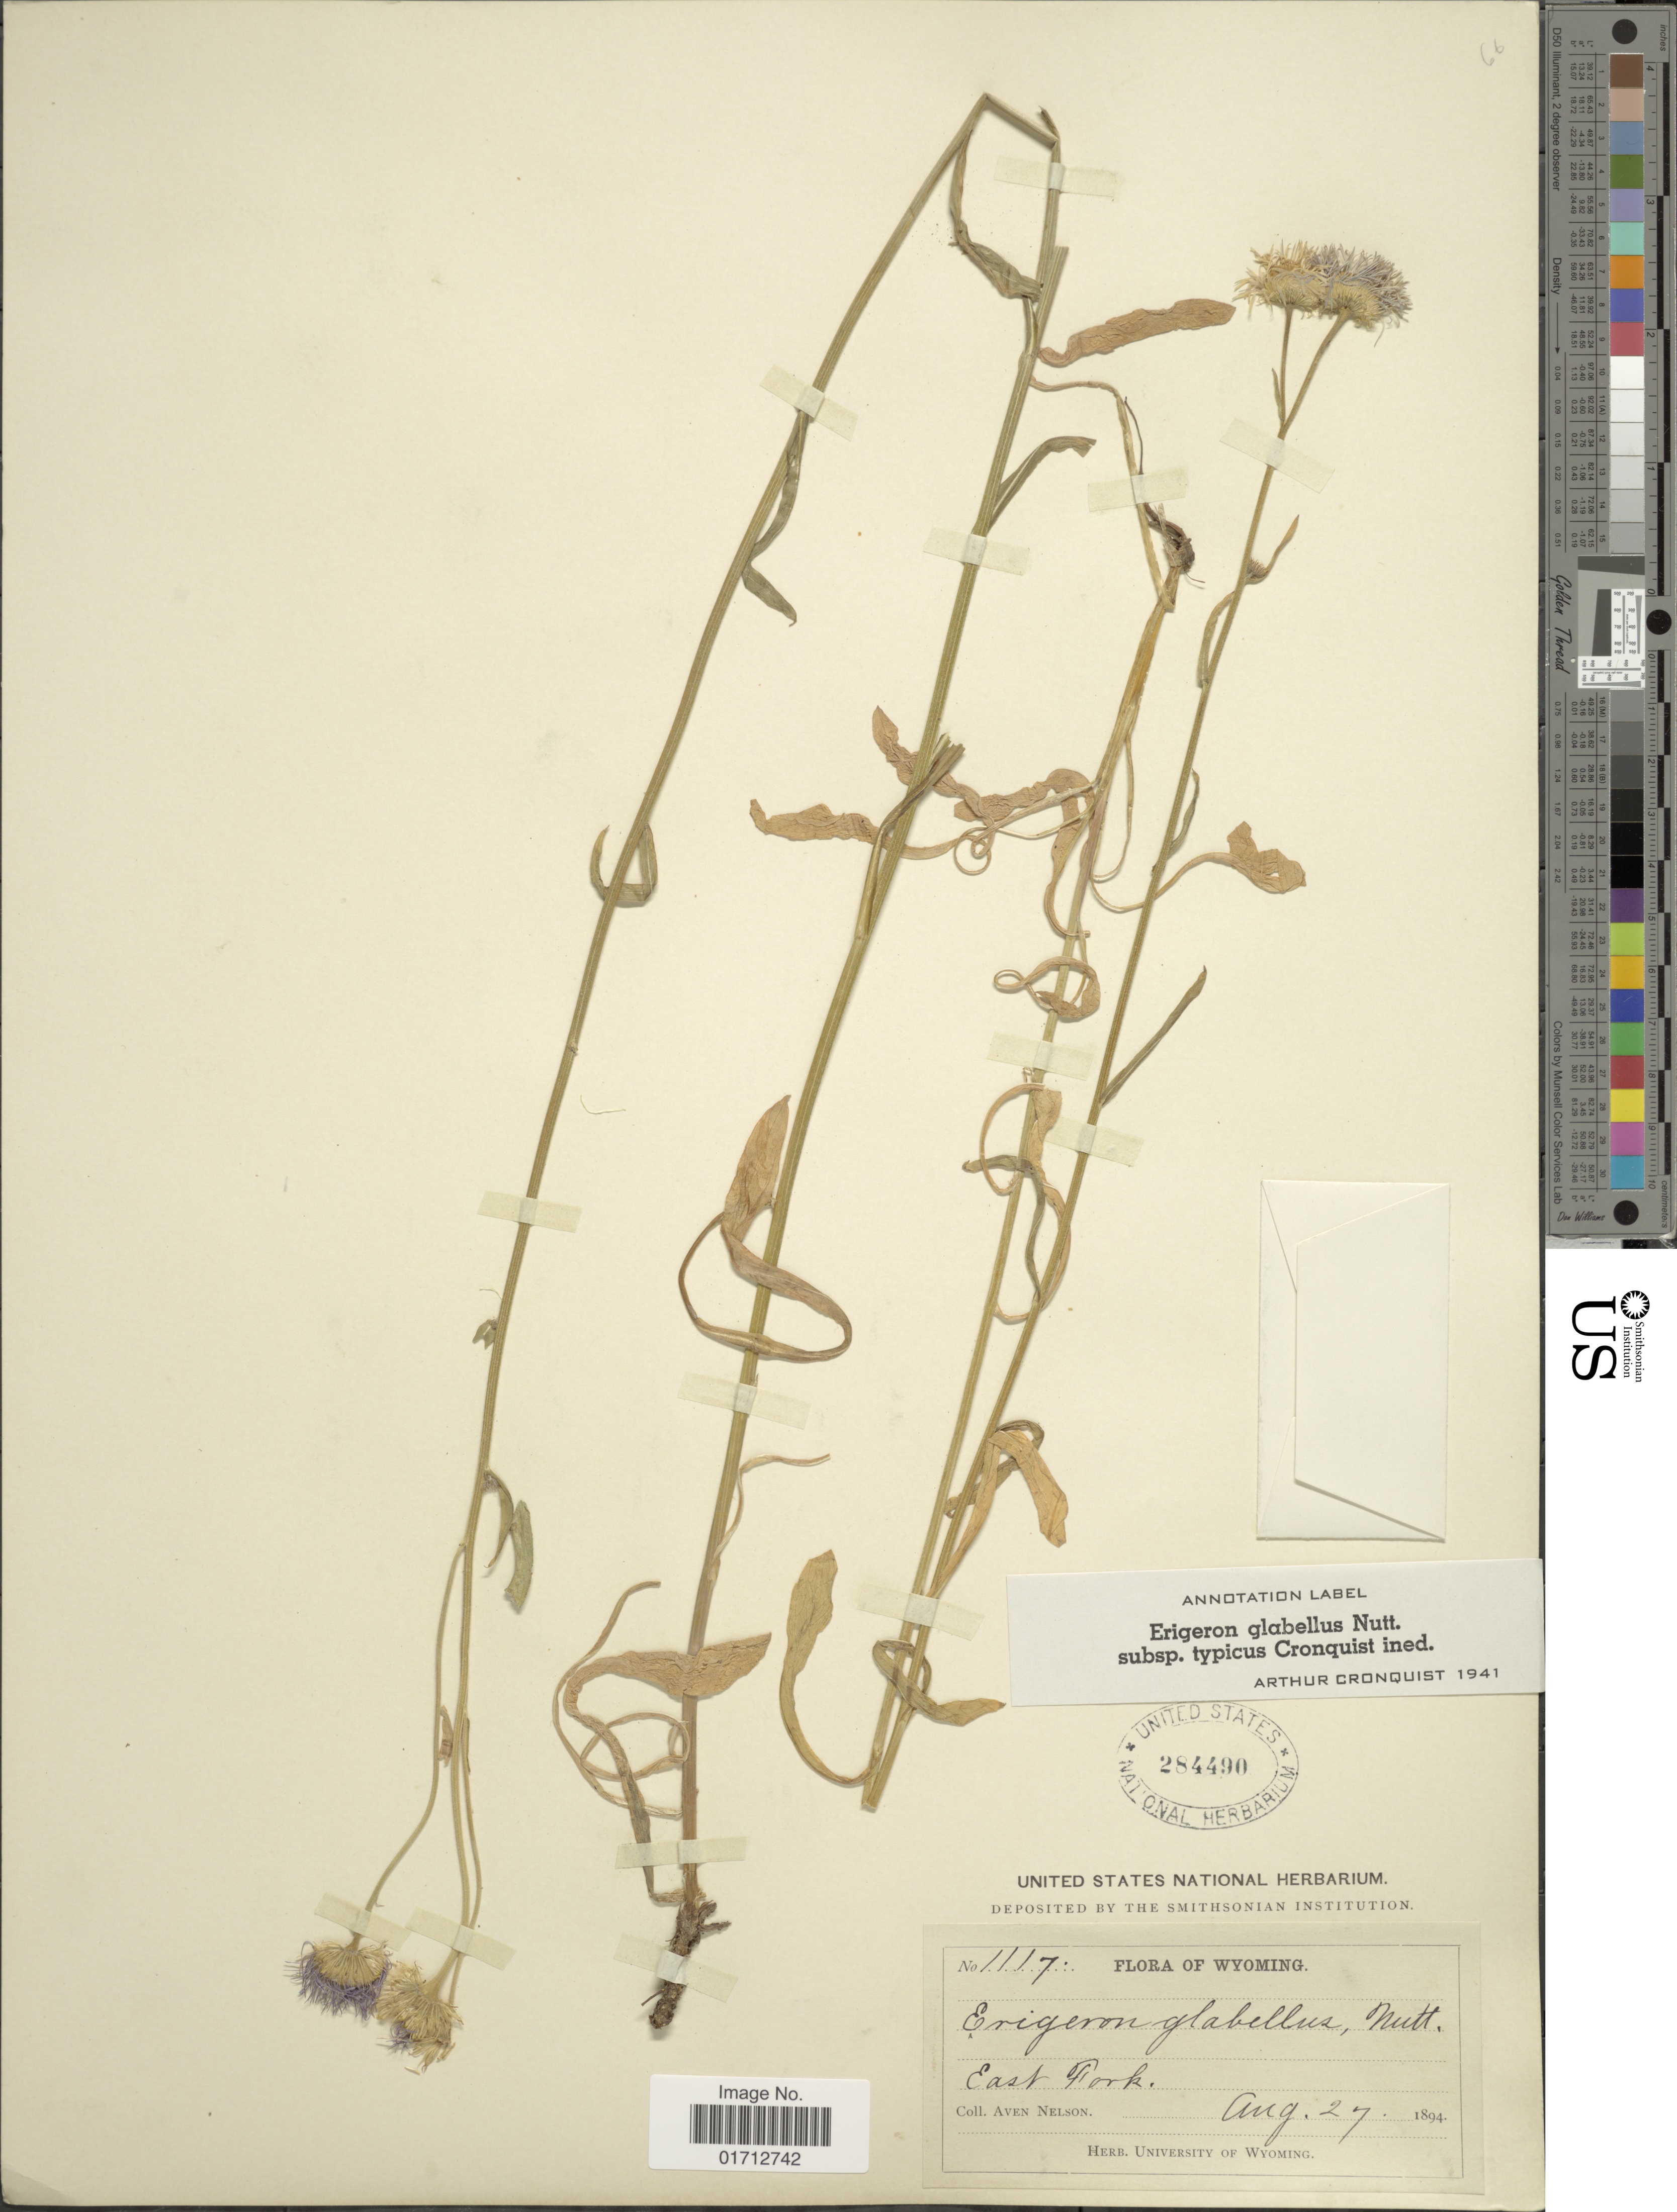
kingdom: Plantae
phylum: Tracheophyta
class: Magnoliopsida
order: Asterales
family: Asteraceae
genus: Erigeron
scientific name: Erigeron glabellus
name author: Nutt.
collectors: A. Nelson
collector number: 1117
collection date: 1894-08-27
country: United States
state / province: Wyoming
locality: East Fork.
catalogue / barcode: US 284490